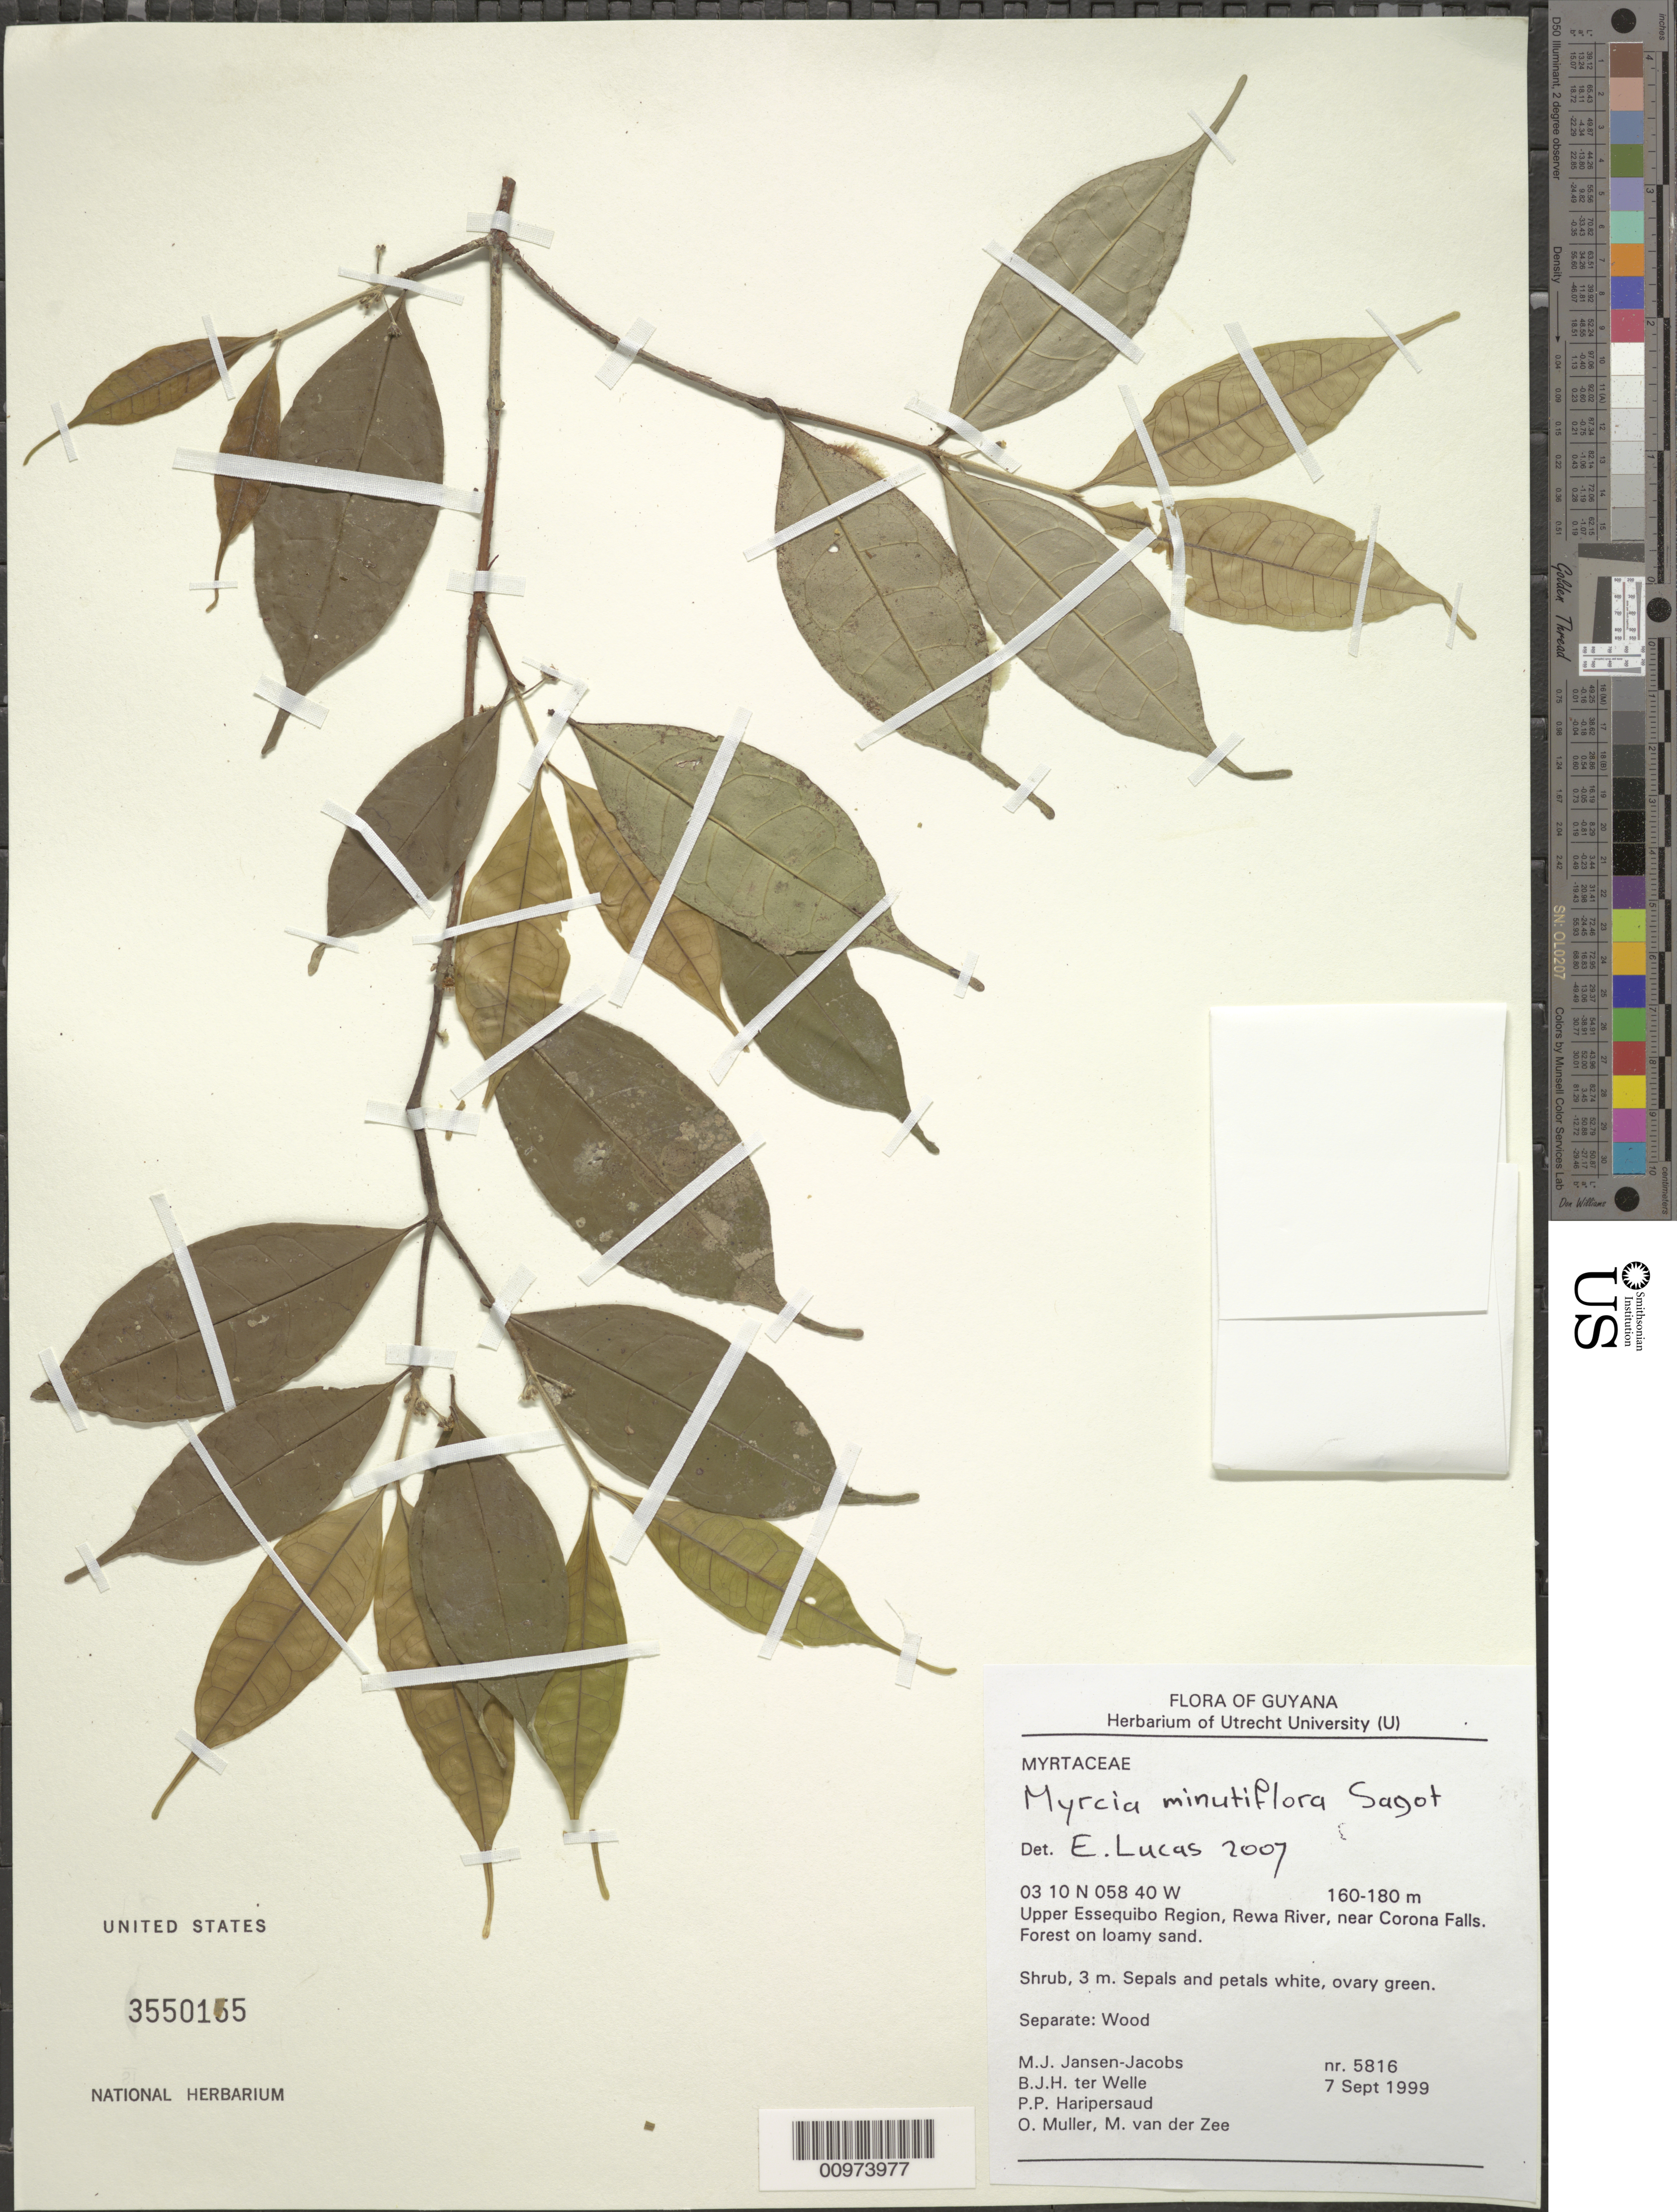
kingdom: Plantae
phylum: Tracheophyta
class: Magnoliopsida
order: Myrtales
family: Myrtaceae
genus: Myrcia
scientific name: Myrcia minutiflora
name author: Sagot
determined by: Lucas, E.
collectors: M. J. Jansen-Jacobs, B. Welle, P. Haripersaud, O. Muller & M. van der Zee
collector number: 5816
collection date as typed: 7-Sep-99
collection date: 1999-09-07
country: Guyana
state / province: U. Takutu-U. Essequibo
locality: Rewa River, near Corona Falls, Upper Essequibo Region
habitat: Forest on loamy sand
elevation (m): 160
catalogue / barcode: US 3550155